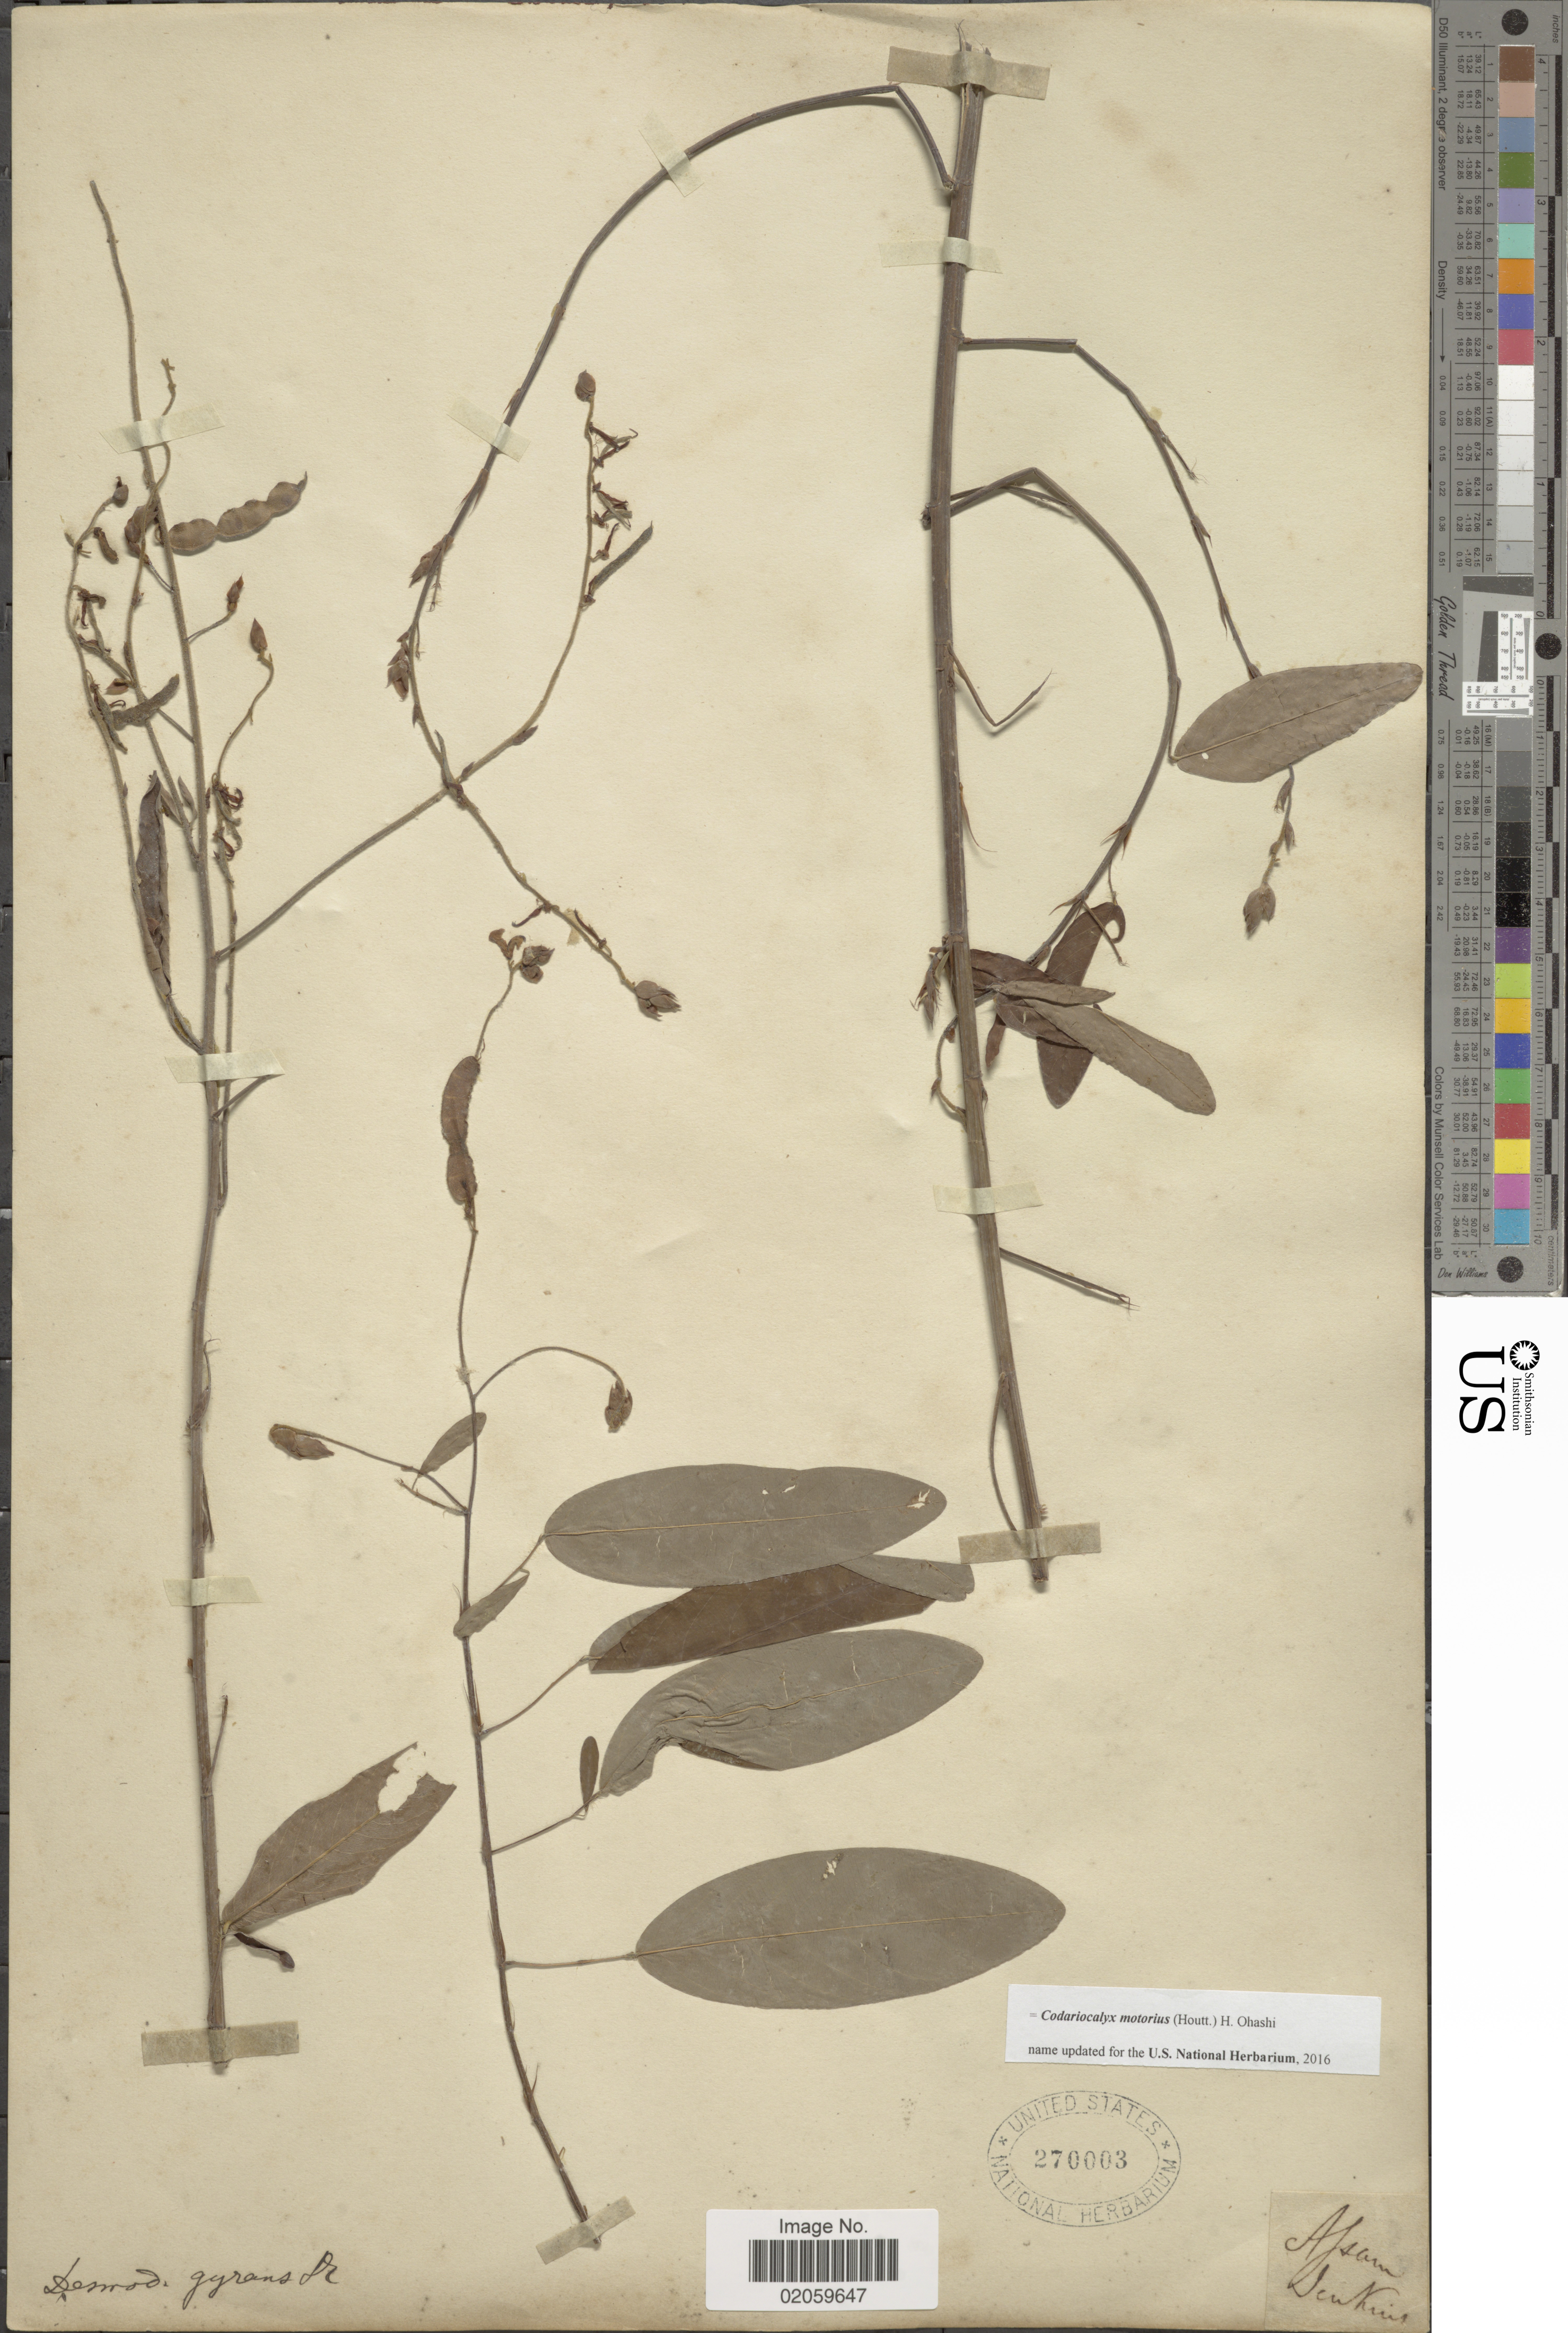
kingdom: Plantae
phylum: Tracheophyta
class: Magnoliopsida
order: Fabales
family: Fabaceae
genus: Codariocalyx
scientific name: Codariocalyx motorius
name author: (Houtt.) H. Ohashi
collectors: -. Jenkins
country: India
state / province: Assam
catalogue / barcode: US 270003